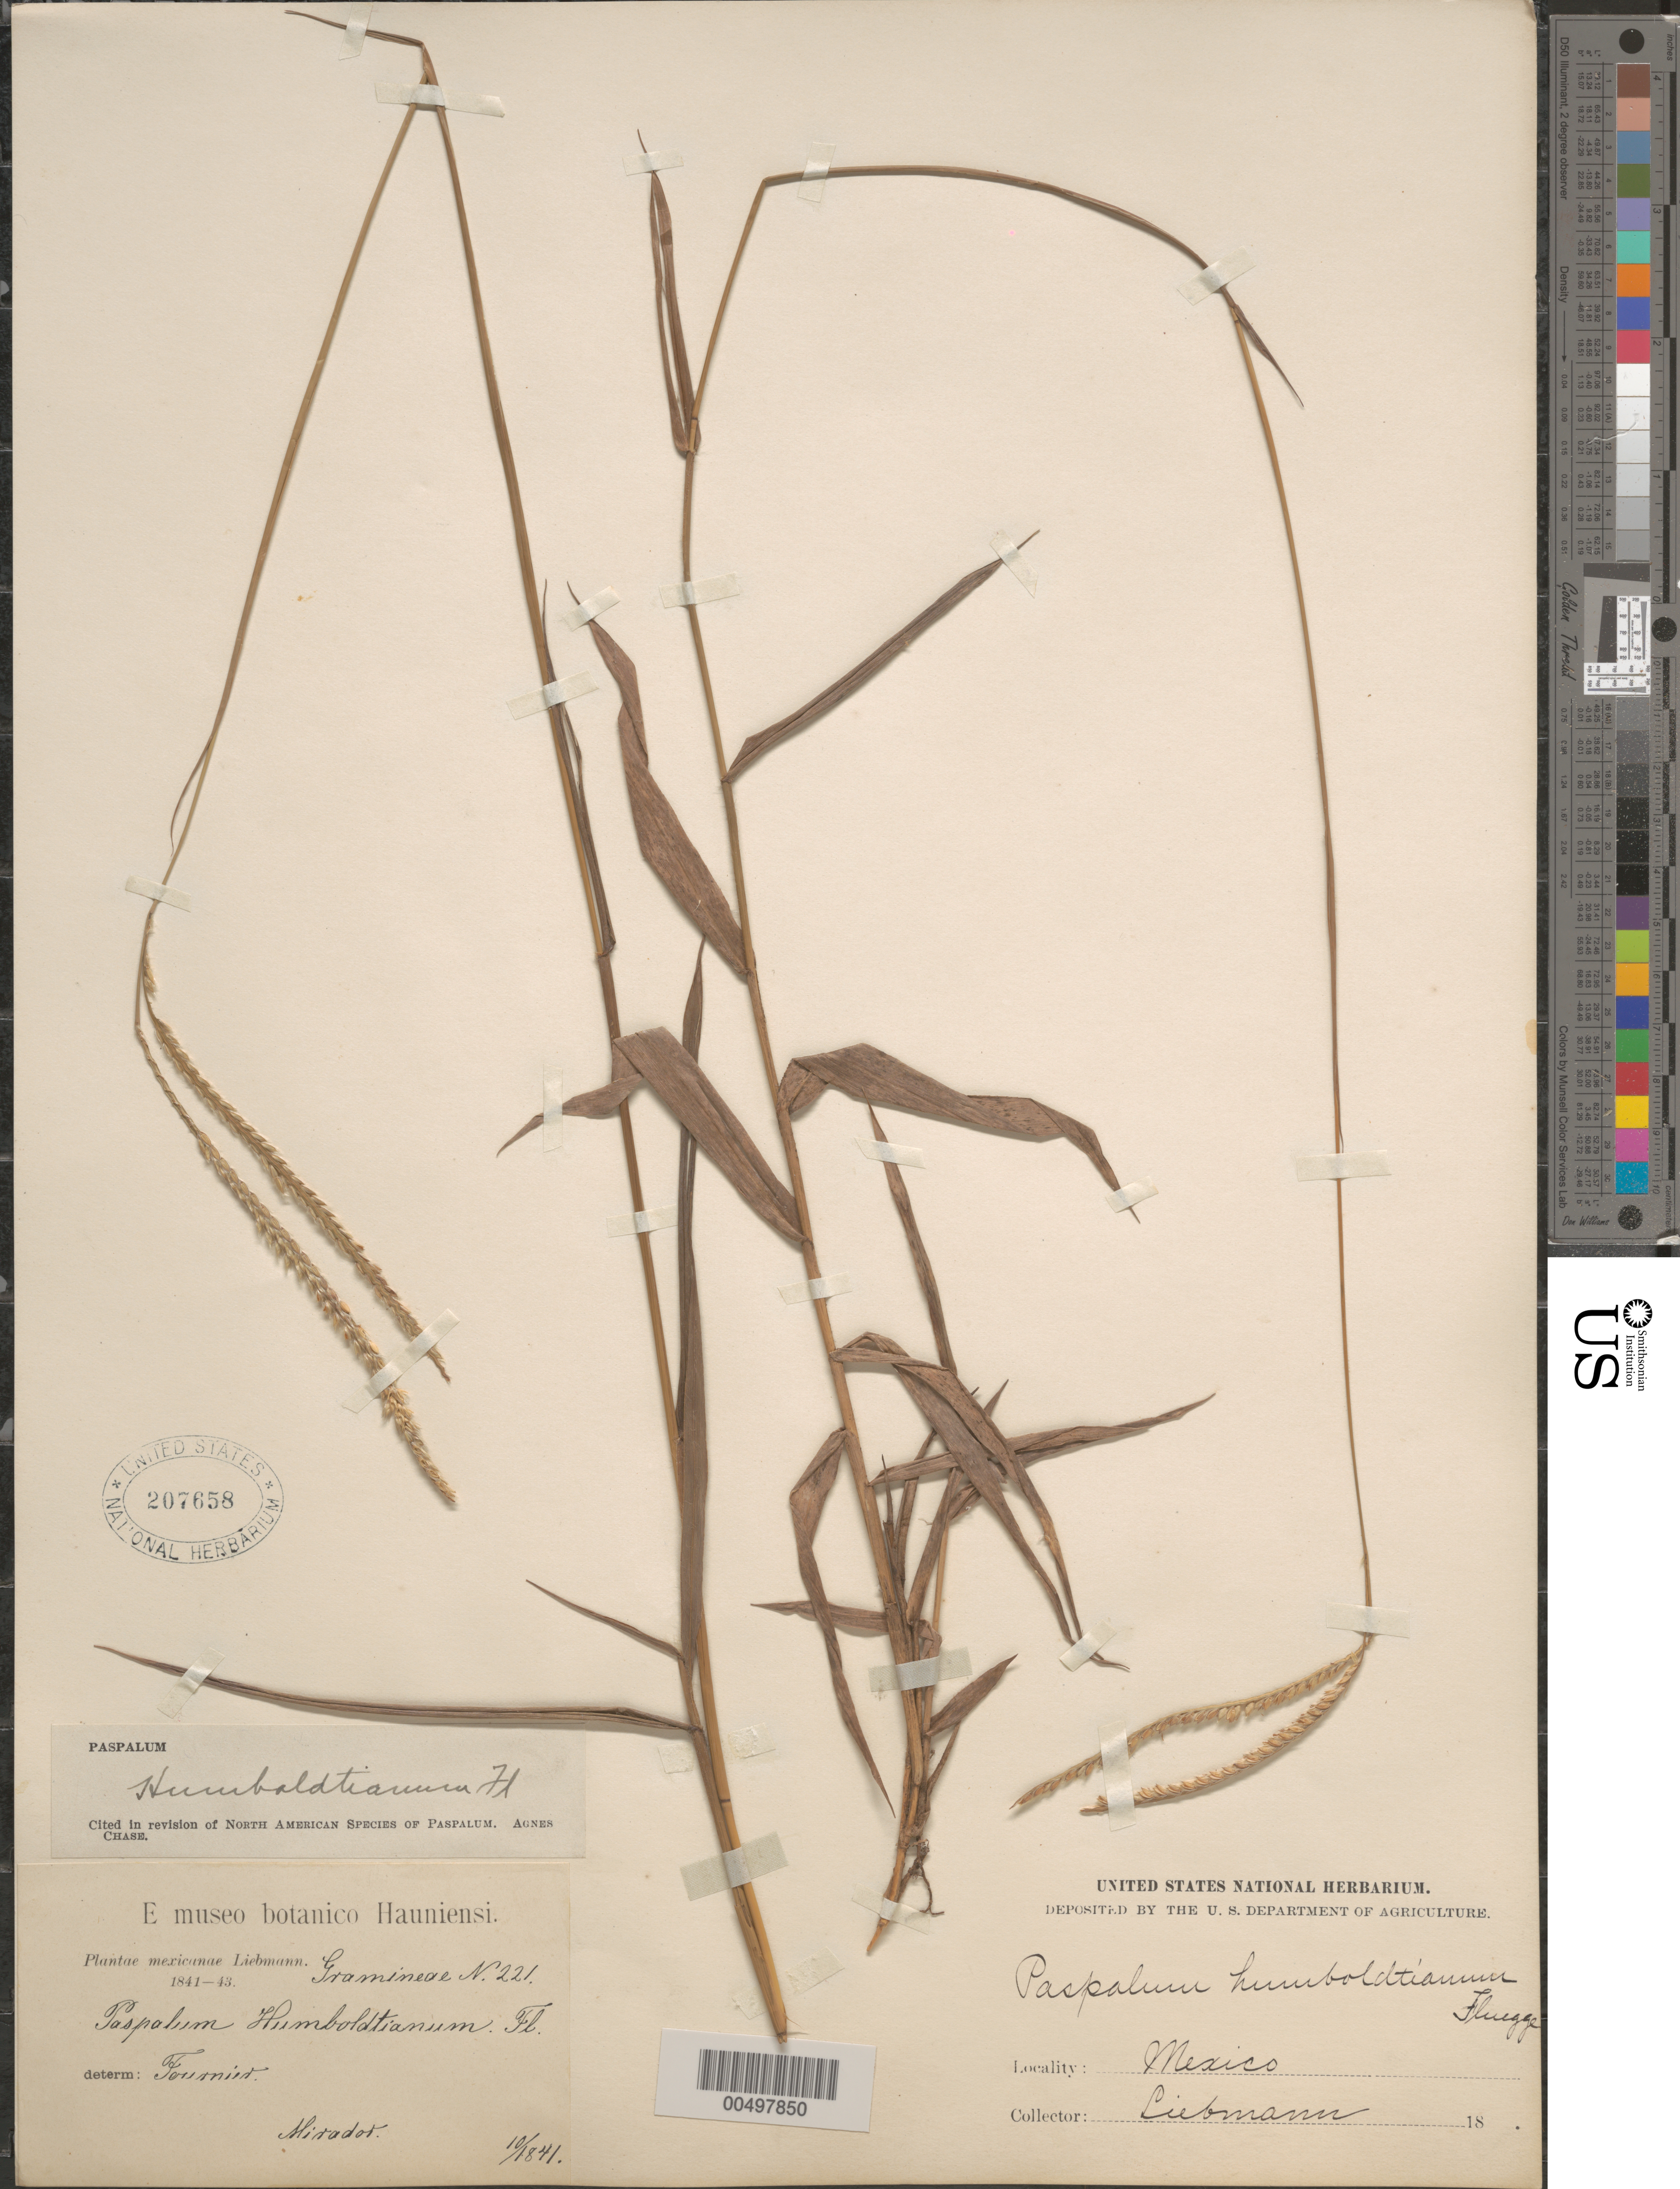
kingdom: Plantae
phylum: Tracheophyta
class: Liliopsida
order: Poales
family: Poaceae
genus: Paspalum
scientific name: Paspalum humboldtianum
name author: Flüggé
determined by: Chase, [M.] Agnes, (US)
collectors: F. M. Liebmann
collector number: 221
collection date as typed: Oct 1841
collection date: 1841-10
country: Mexico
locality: Mirador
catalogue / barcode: US 207658